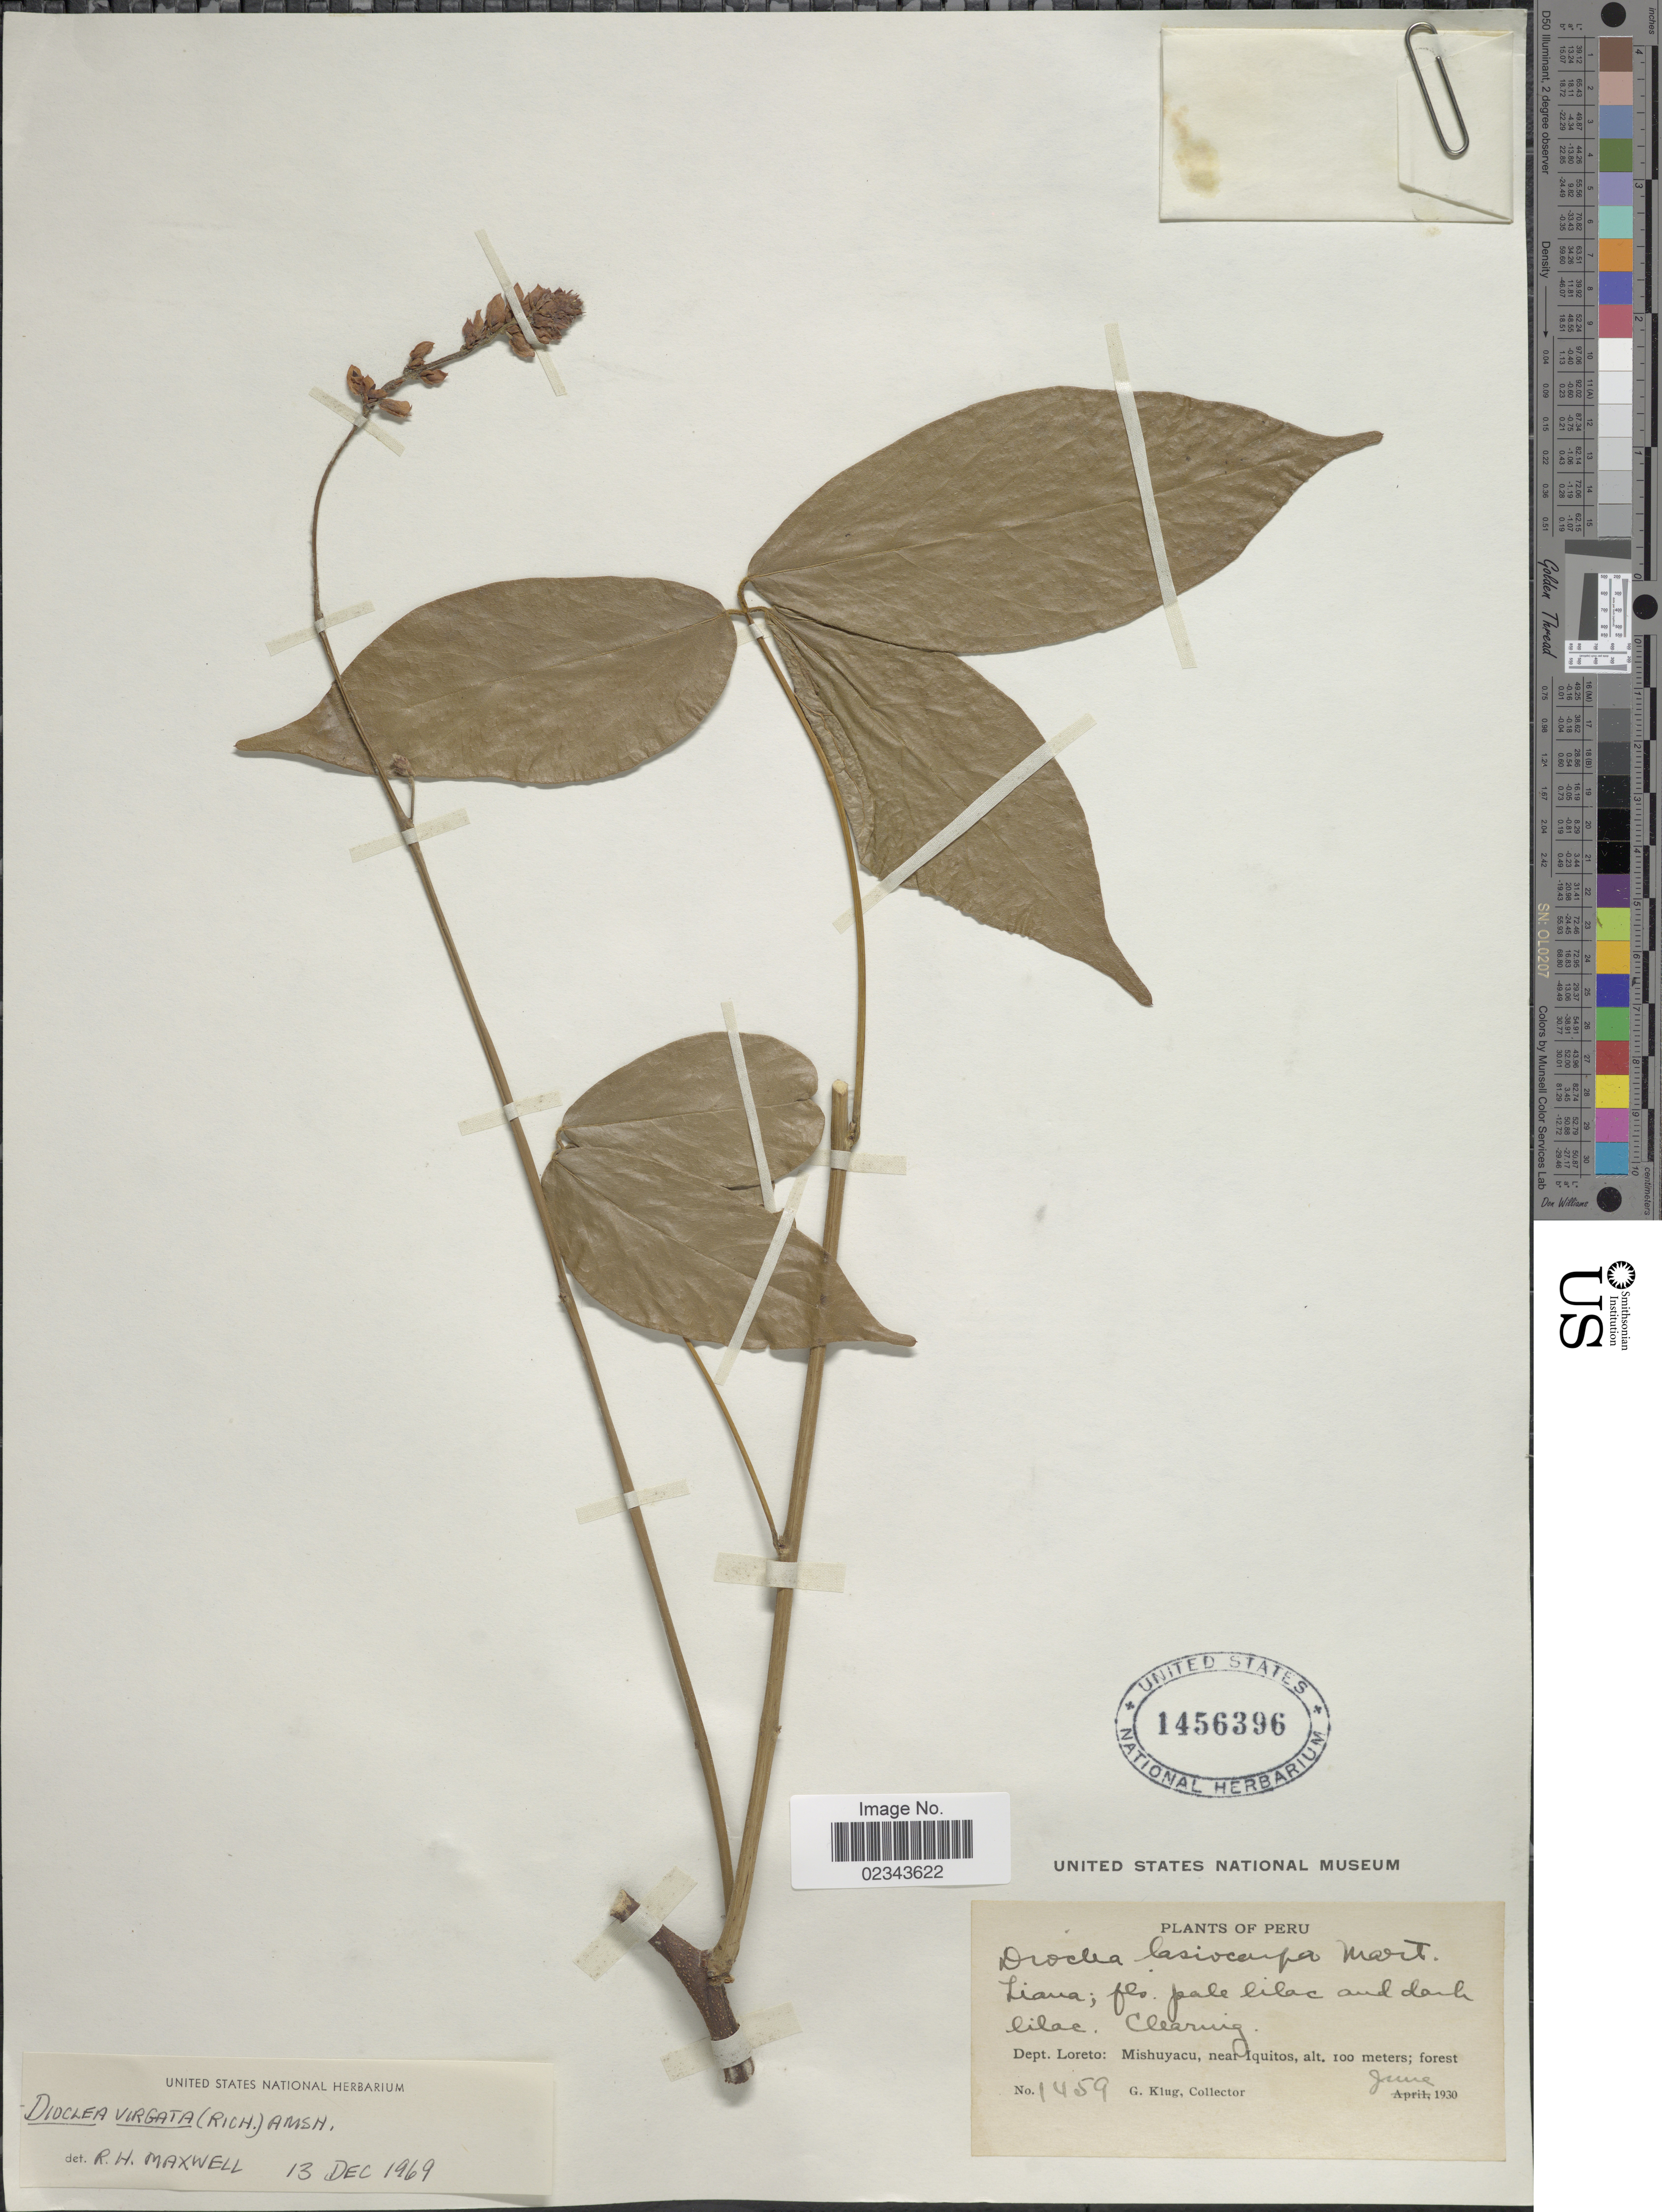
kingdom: Plantae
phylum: Tracheophyta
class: Magnoliopsida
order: Fabales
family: Fabaceae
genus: Dioclea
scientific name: Dioclea virgata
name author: (Rich.) Amshoff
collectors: G. Klug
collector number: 1459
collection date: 1930-06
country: Peru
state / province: Loreto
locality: Mishuyacu, near Iquitos.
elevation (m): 100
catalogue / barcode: US 1456396